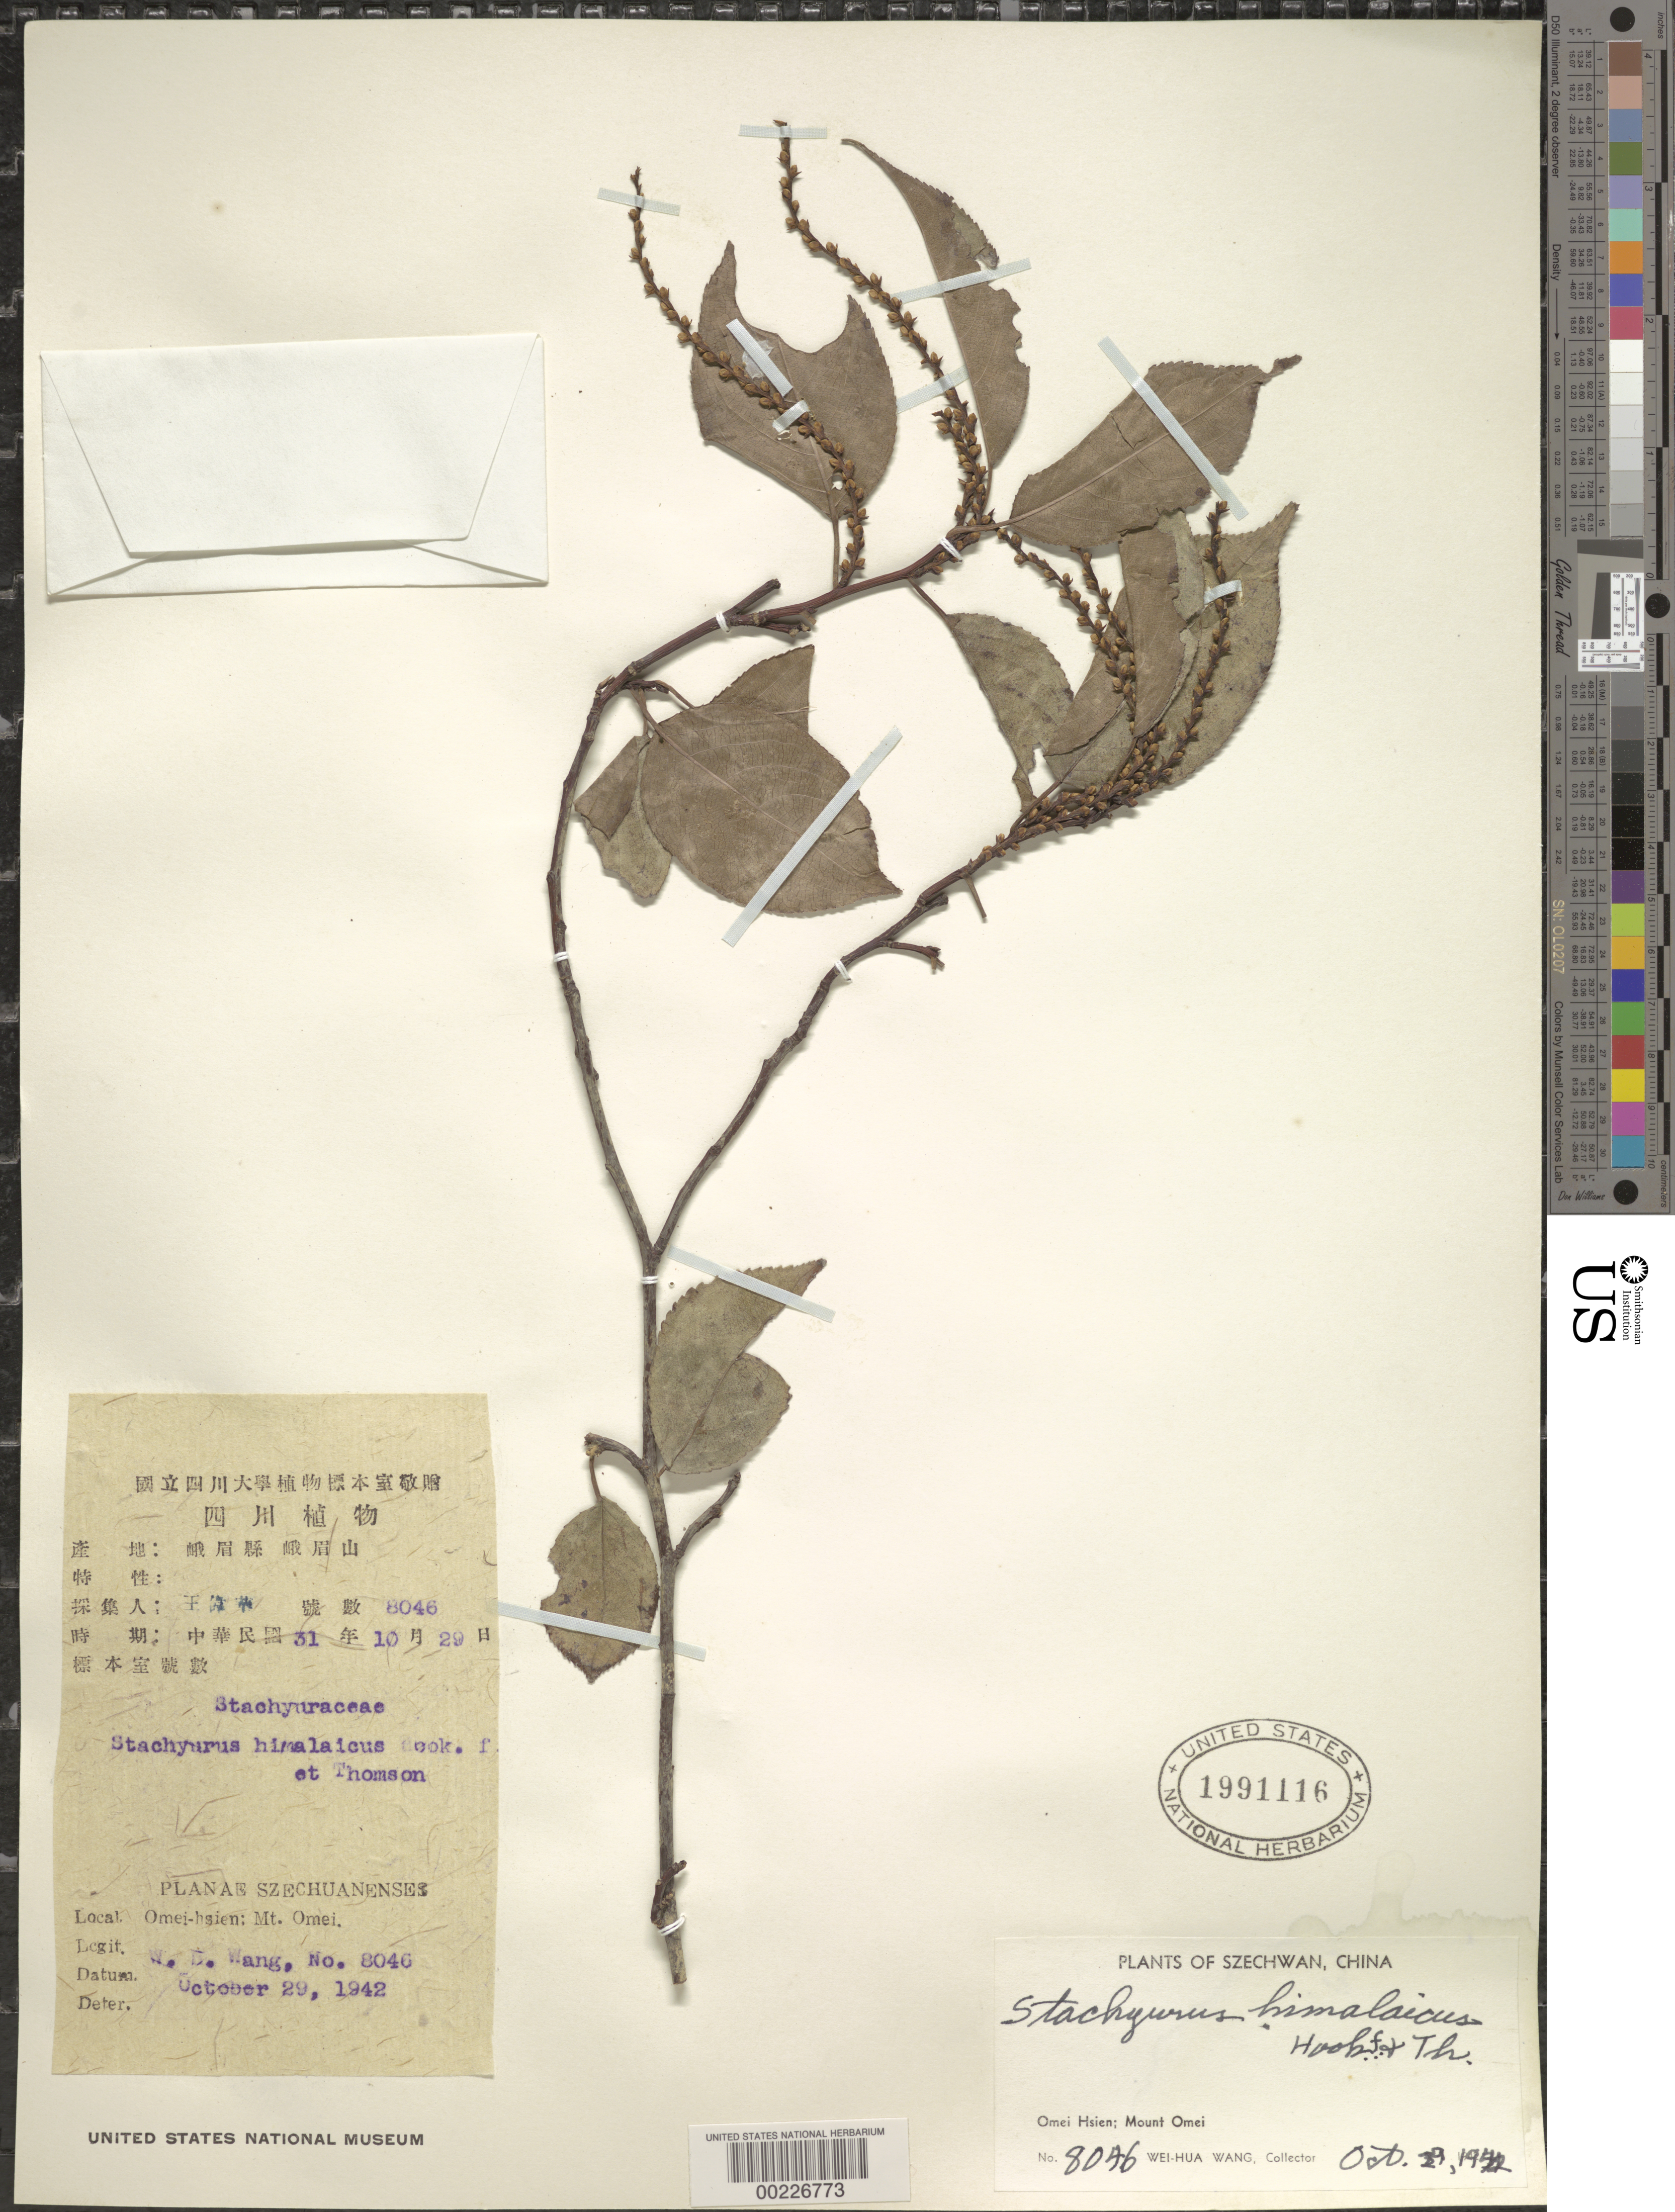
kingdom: Plantae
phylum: Tracheophyta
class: Magnoliopsida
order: Crossosomatales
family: Stachyuraceae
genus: Stachyurus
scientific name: Stachyurus himalaicus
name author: Hook. f. & Thomson ex Benth.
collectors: W. K. Hu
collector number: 8046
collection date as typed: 29 Oct 1942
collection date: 1942-10-29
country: China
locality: Omei hsien; mount omei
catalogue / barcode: US 1991116